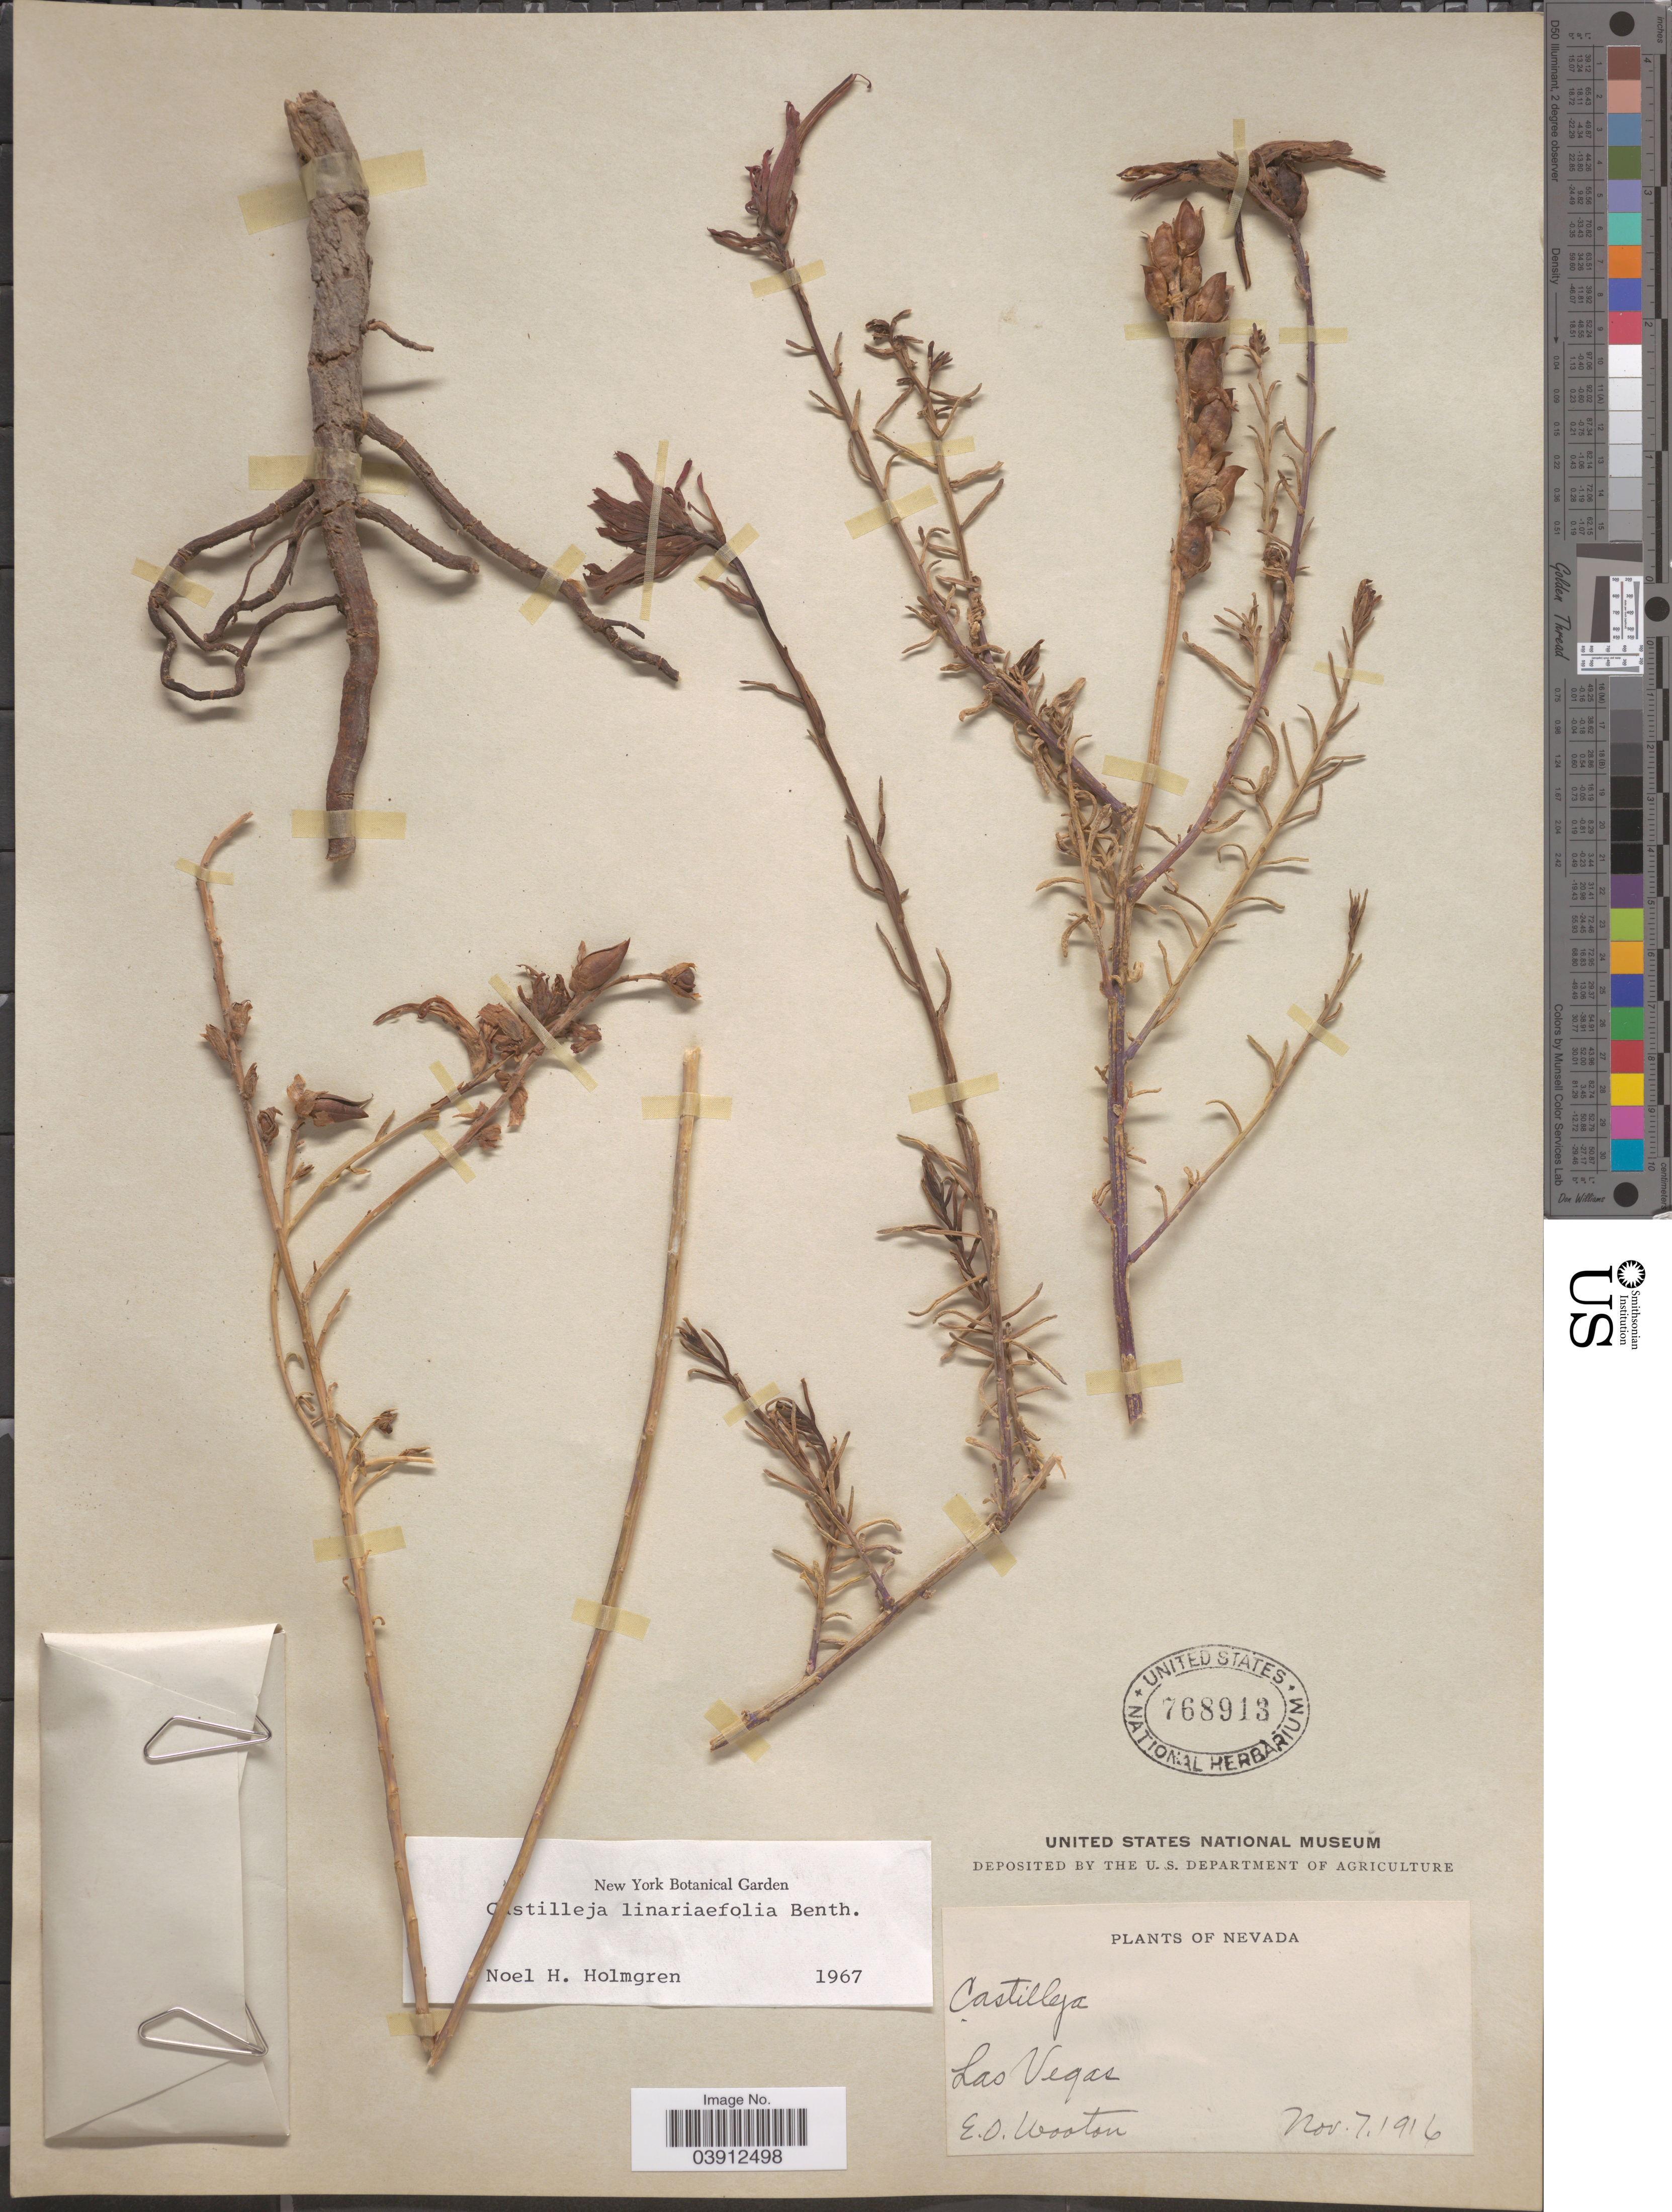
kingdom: Plantae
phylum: Tracheophyta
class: Magnoliopsida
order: Lamiales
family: Orobanchaceae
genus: Castilleja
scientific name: Castilleja linariifolia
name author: Benth.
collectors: E. O. Wooton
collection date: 1916-11-07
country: United States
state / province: Nevada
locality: Las Vegas.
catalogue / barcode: US 768913